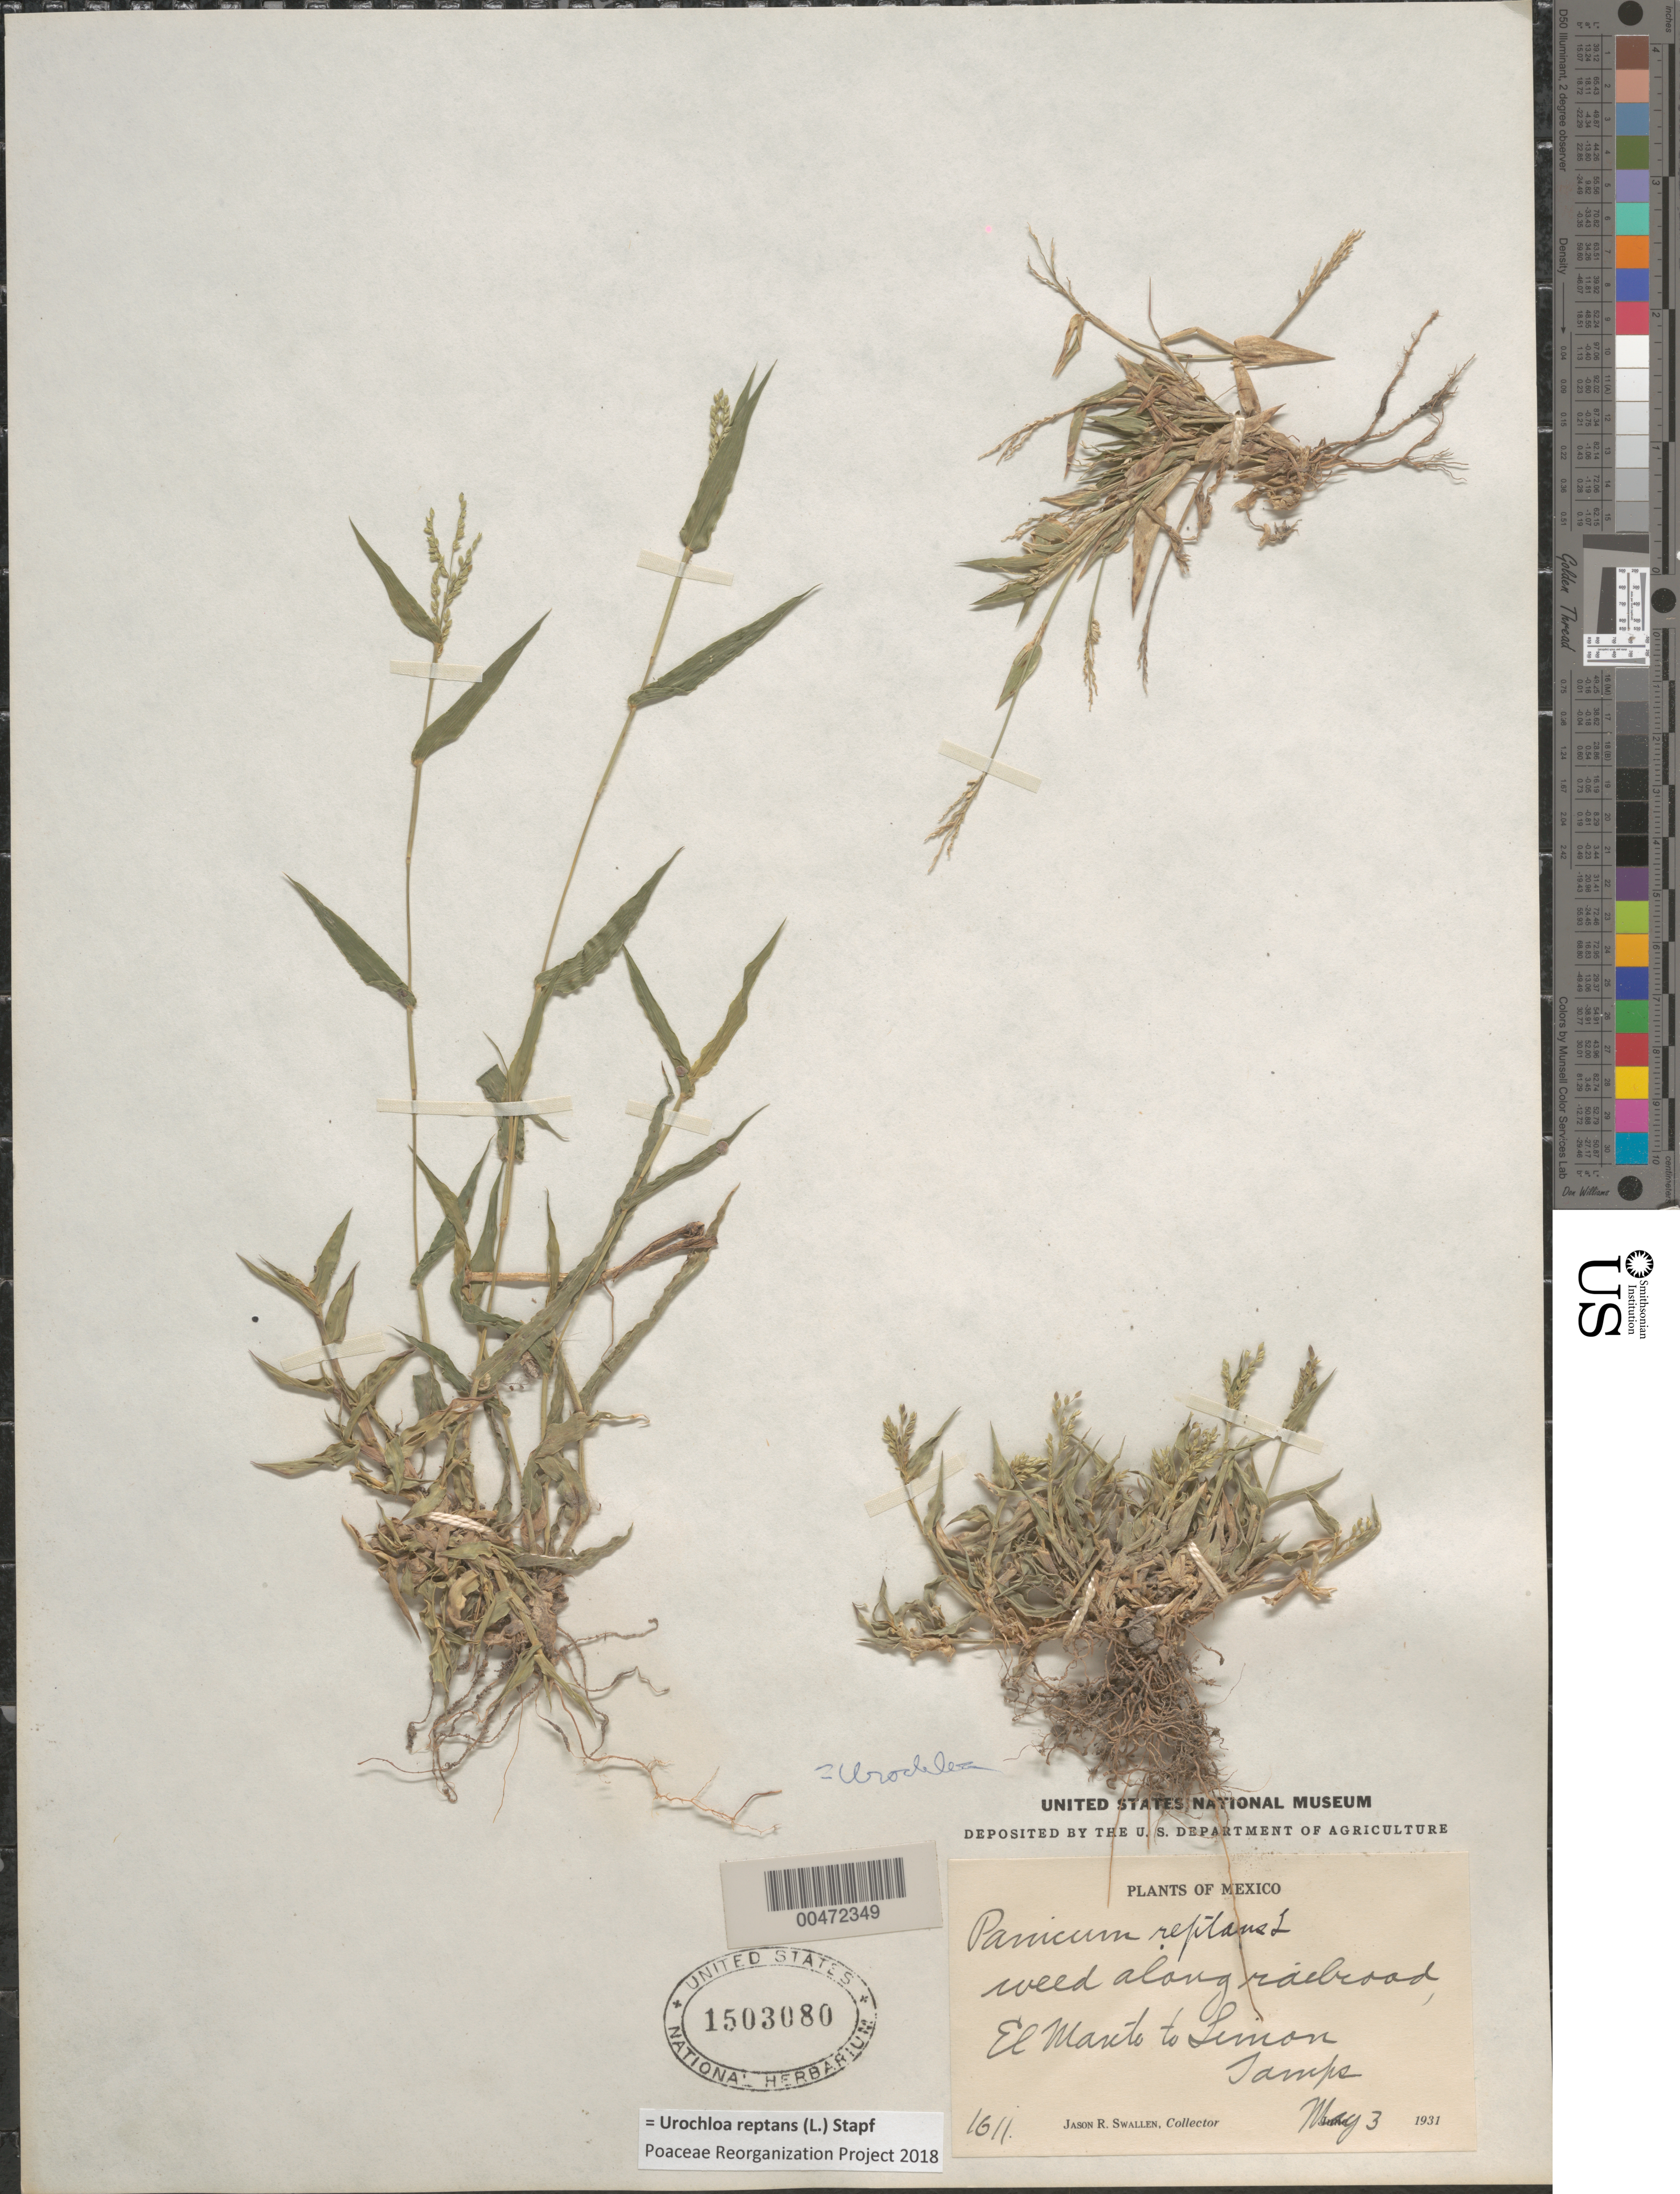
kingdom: Plantae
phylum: Tracheophyta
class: Liliopsida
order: Poales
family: Poaceae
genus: Urochloa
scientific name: Urochloa reptans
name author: (L.) Stapf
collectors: J. R. Swallen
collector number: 1611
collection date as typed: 3 May 1931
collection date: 1931-05-03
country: Mexico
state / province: Tamaulipas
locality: El Monte to Limon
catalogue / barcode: US 1503080